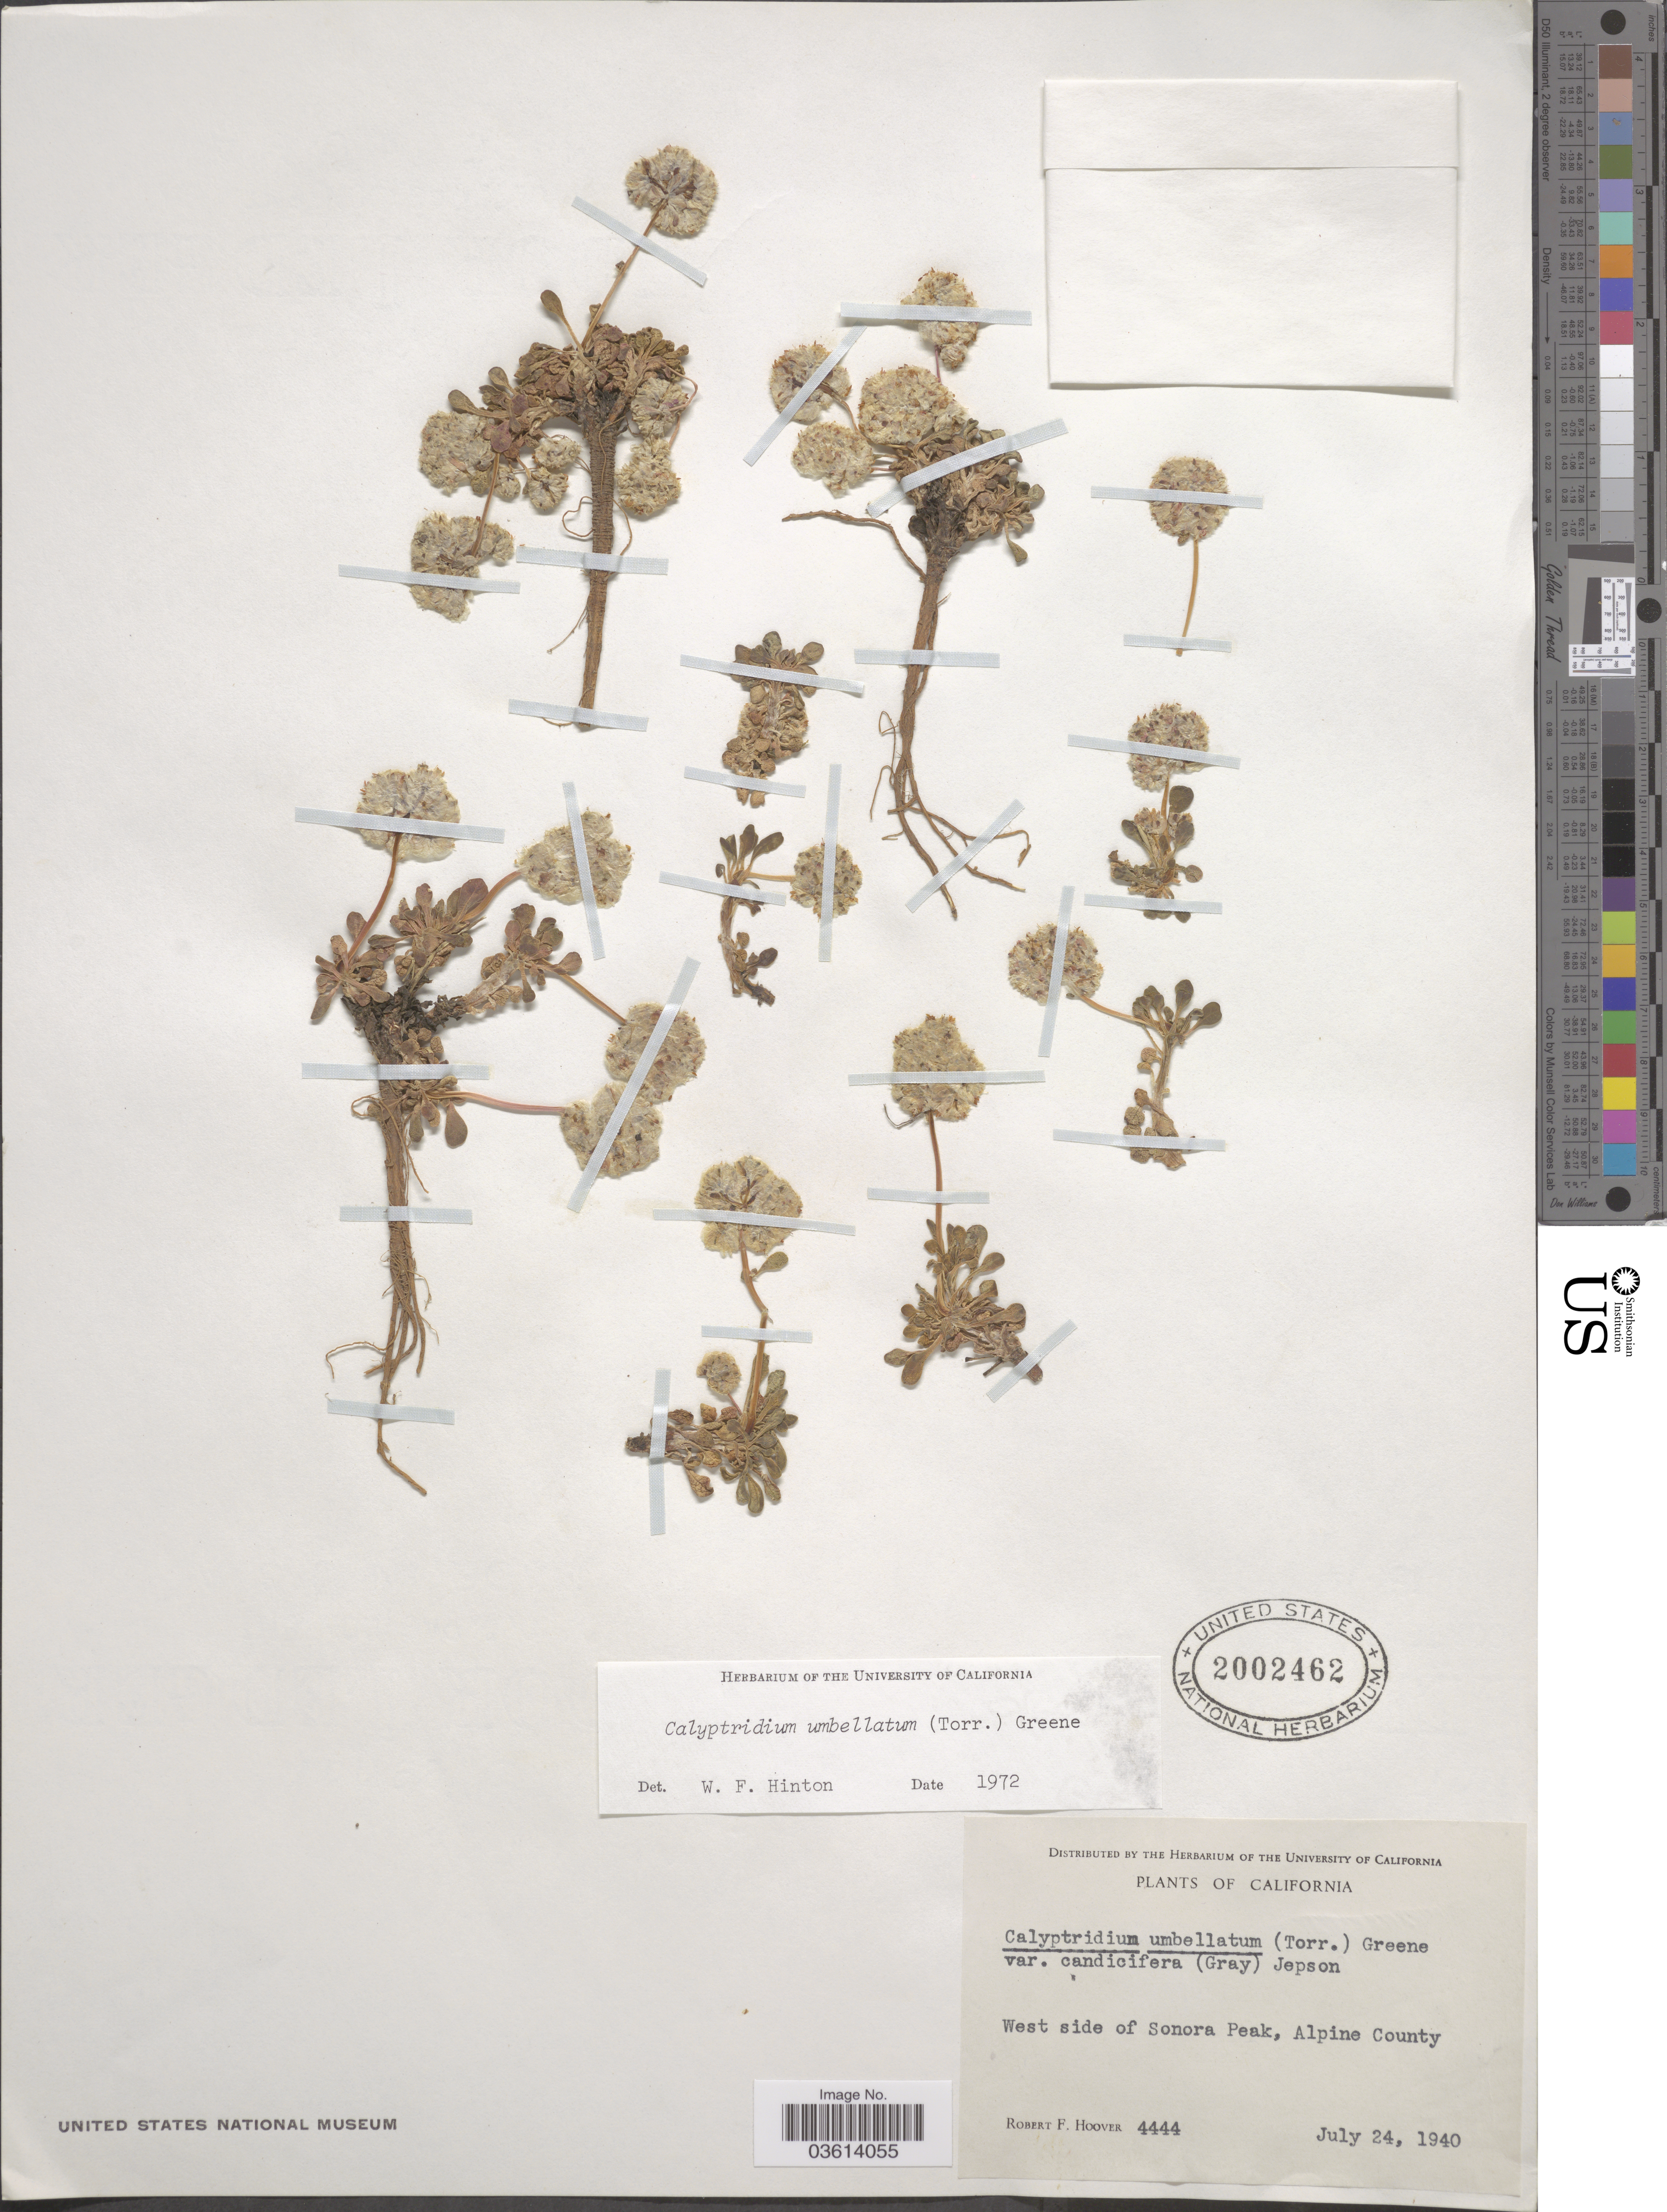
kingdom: Plantae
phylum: Tracheophyta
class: Magnoliopsida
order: Caryophyllales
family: Montiaceae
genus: Calyptridium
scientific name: Calyptridium umbellatum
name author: (Torr.) Greene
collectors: R. F. Hoover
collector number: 4444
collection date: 1940-07-24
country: United States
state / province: California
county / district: Alpine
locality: West side of Sonora Peak, Alpine County.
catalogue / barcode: US 2002462